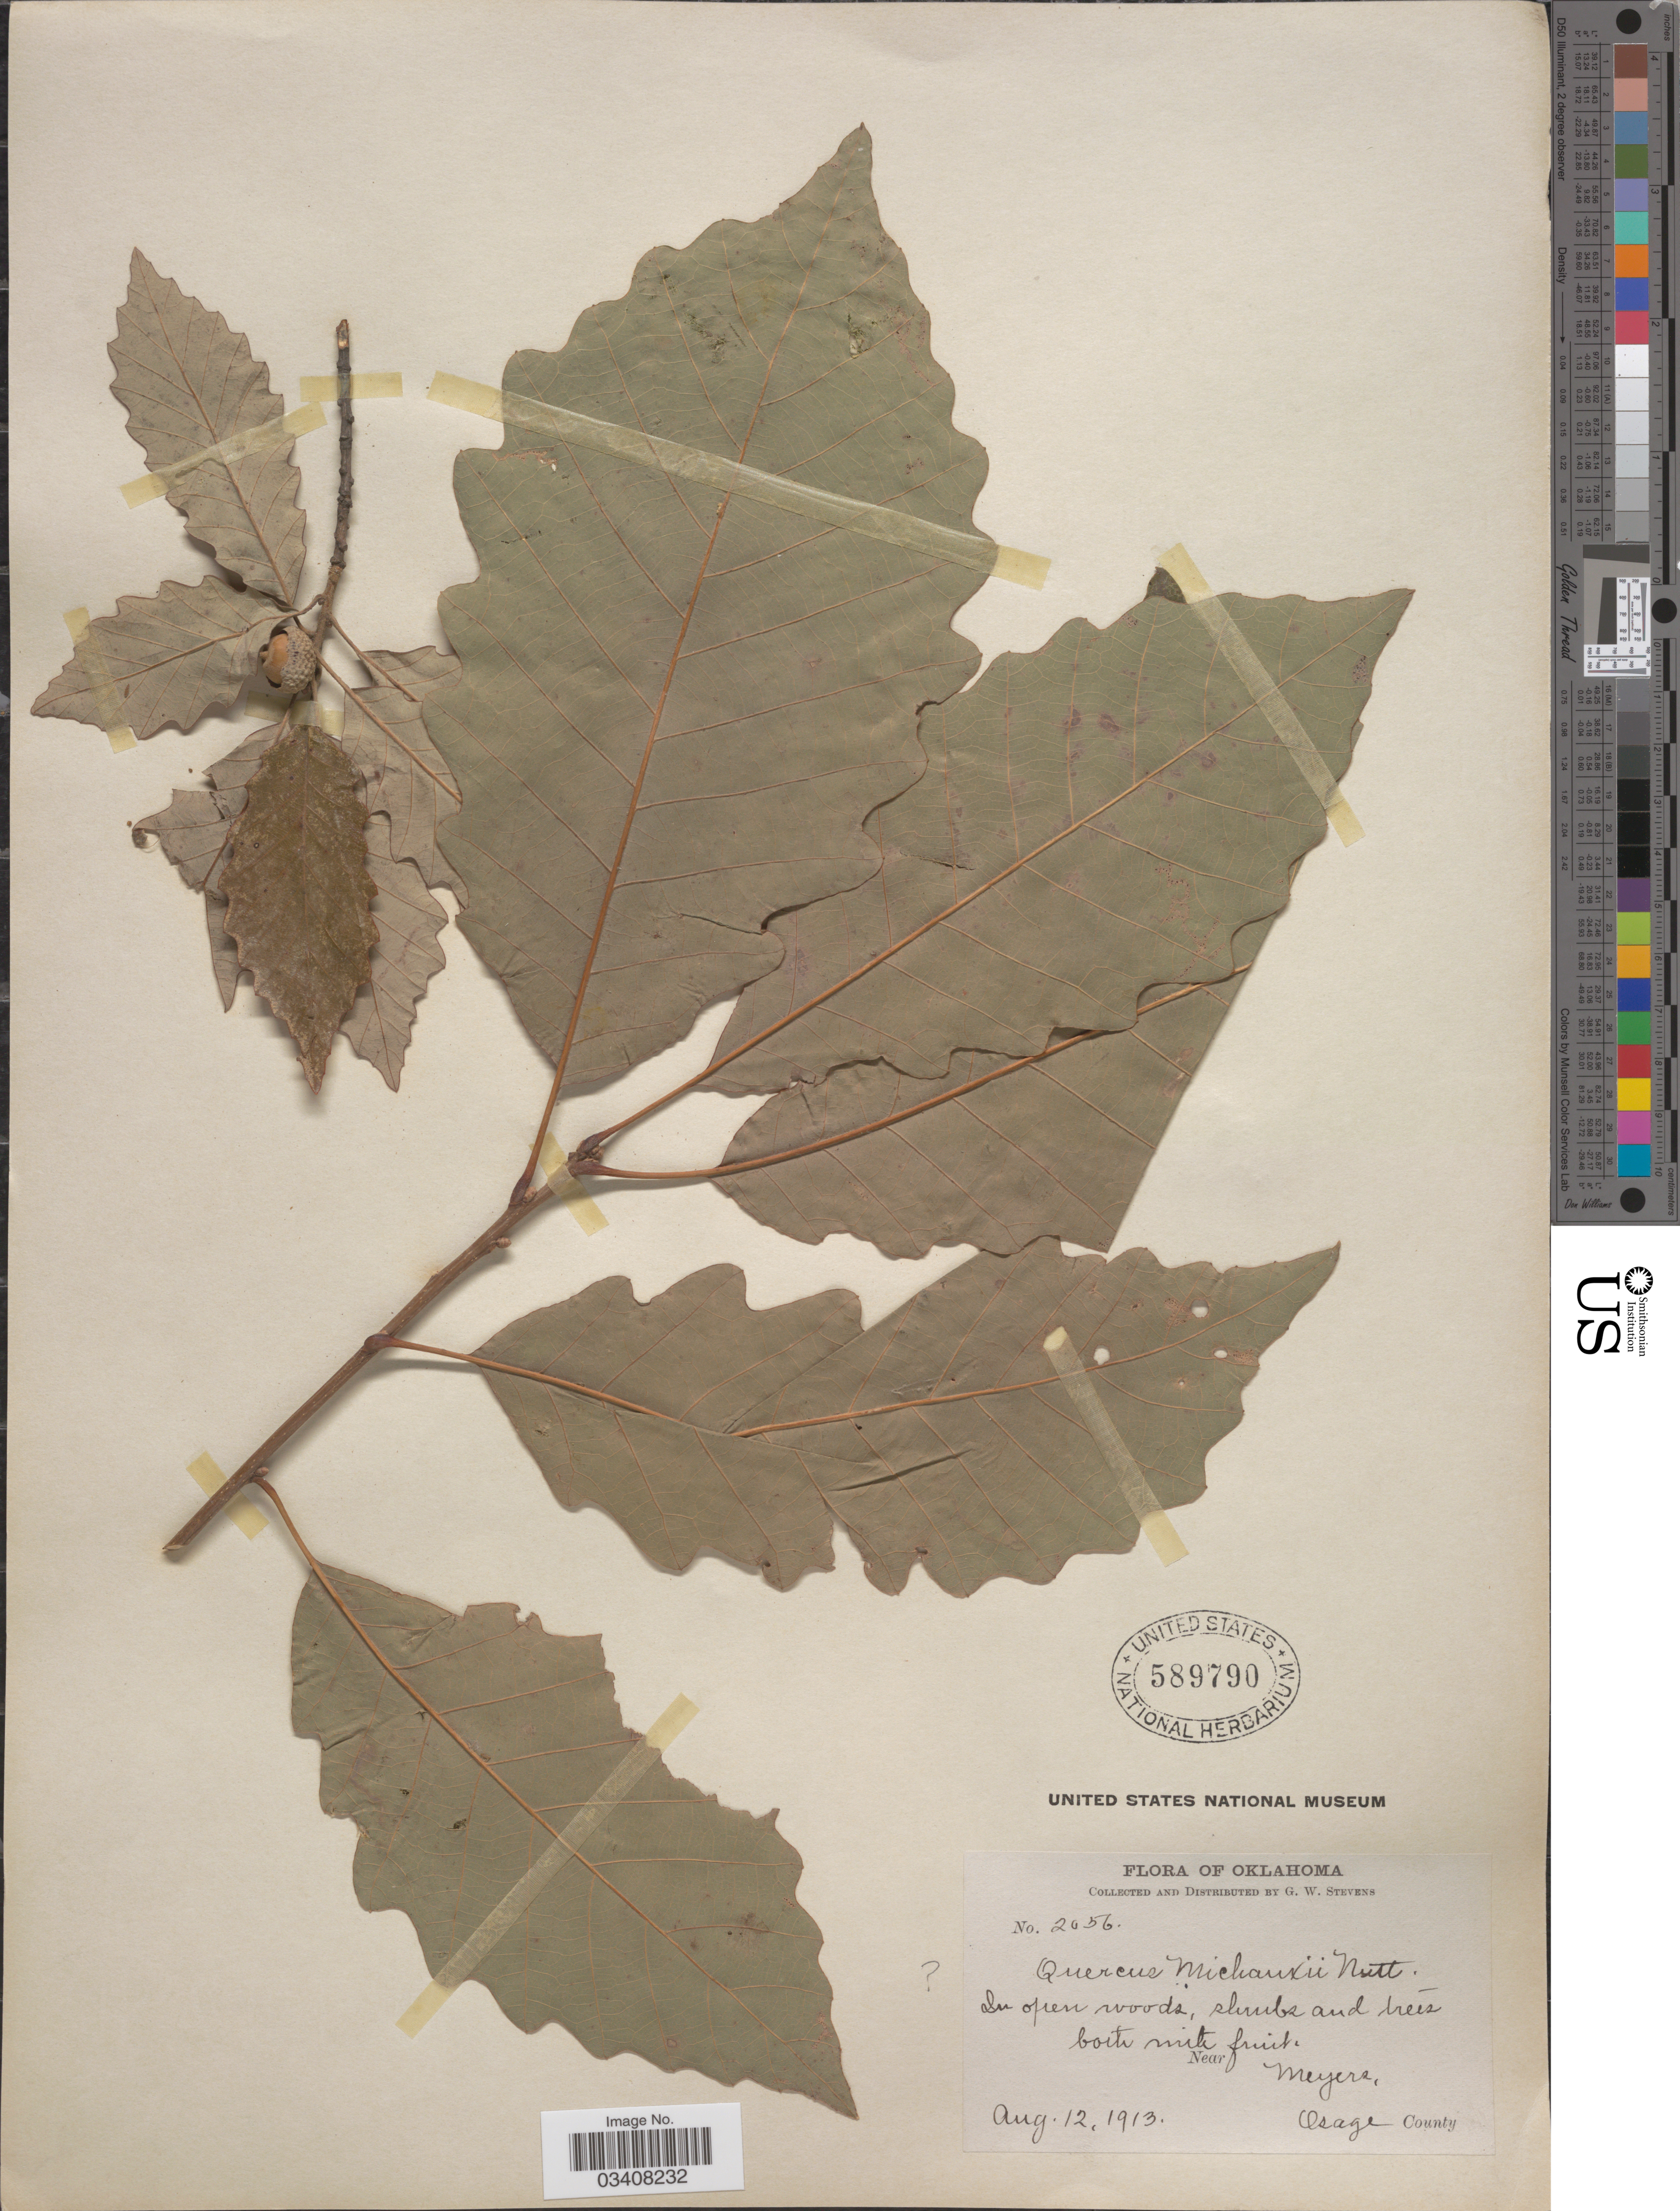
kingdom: Plantae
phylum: Tracheophyta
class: Magnoliopsida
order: Fagales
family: Fagaceae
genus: Quercus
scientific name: Quercus prinus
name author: L.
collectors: G. W. Stevens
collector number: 2056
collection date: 1913-08-12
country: United States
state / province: Oklahoma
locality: Near Meyers, Osage County.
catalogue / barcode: US 589790